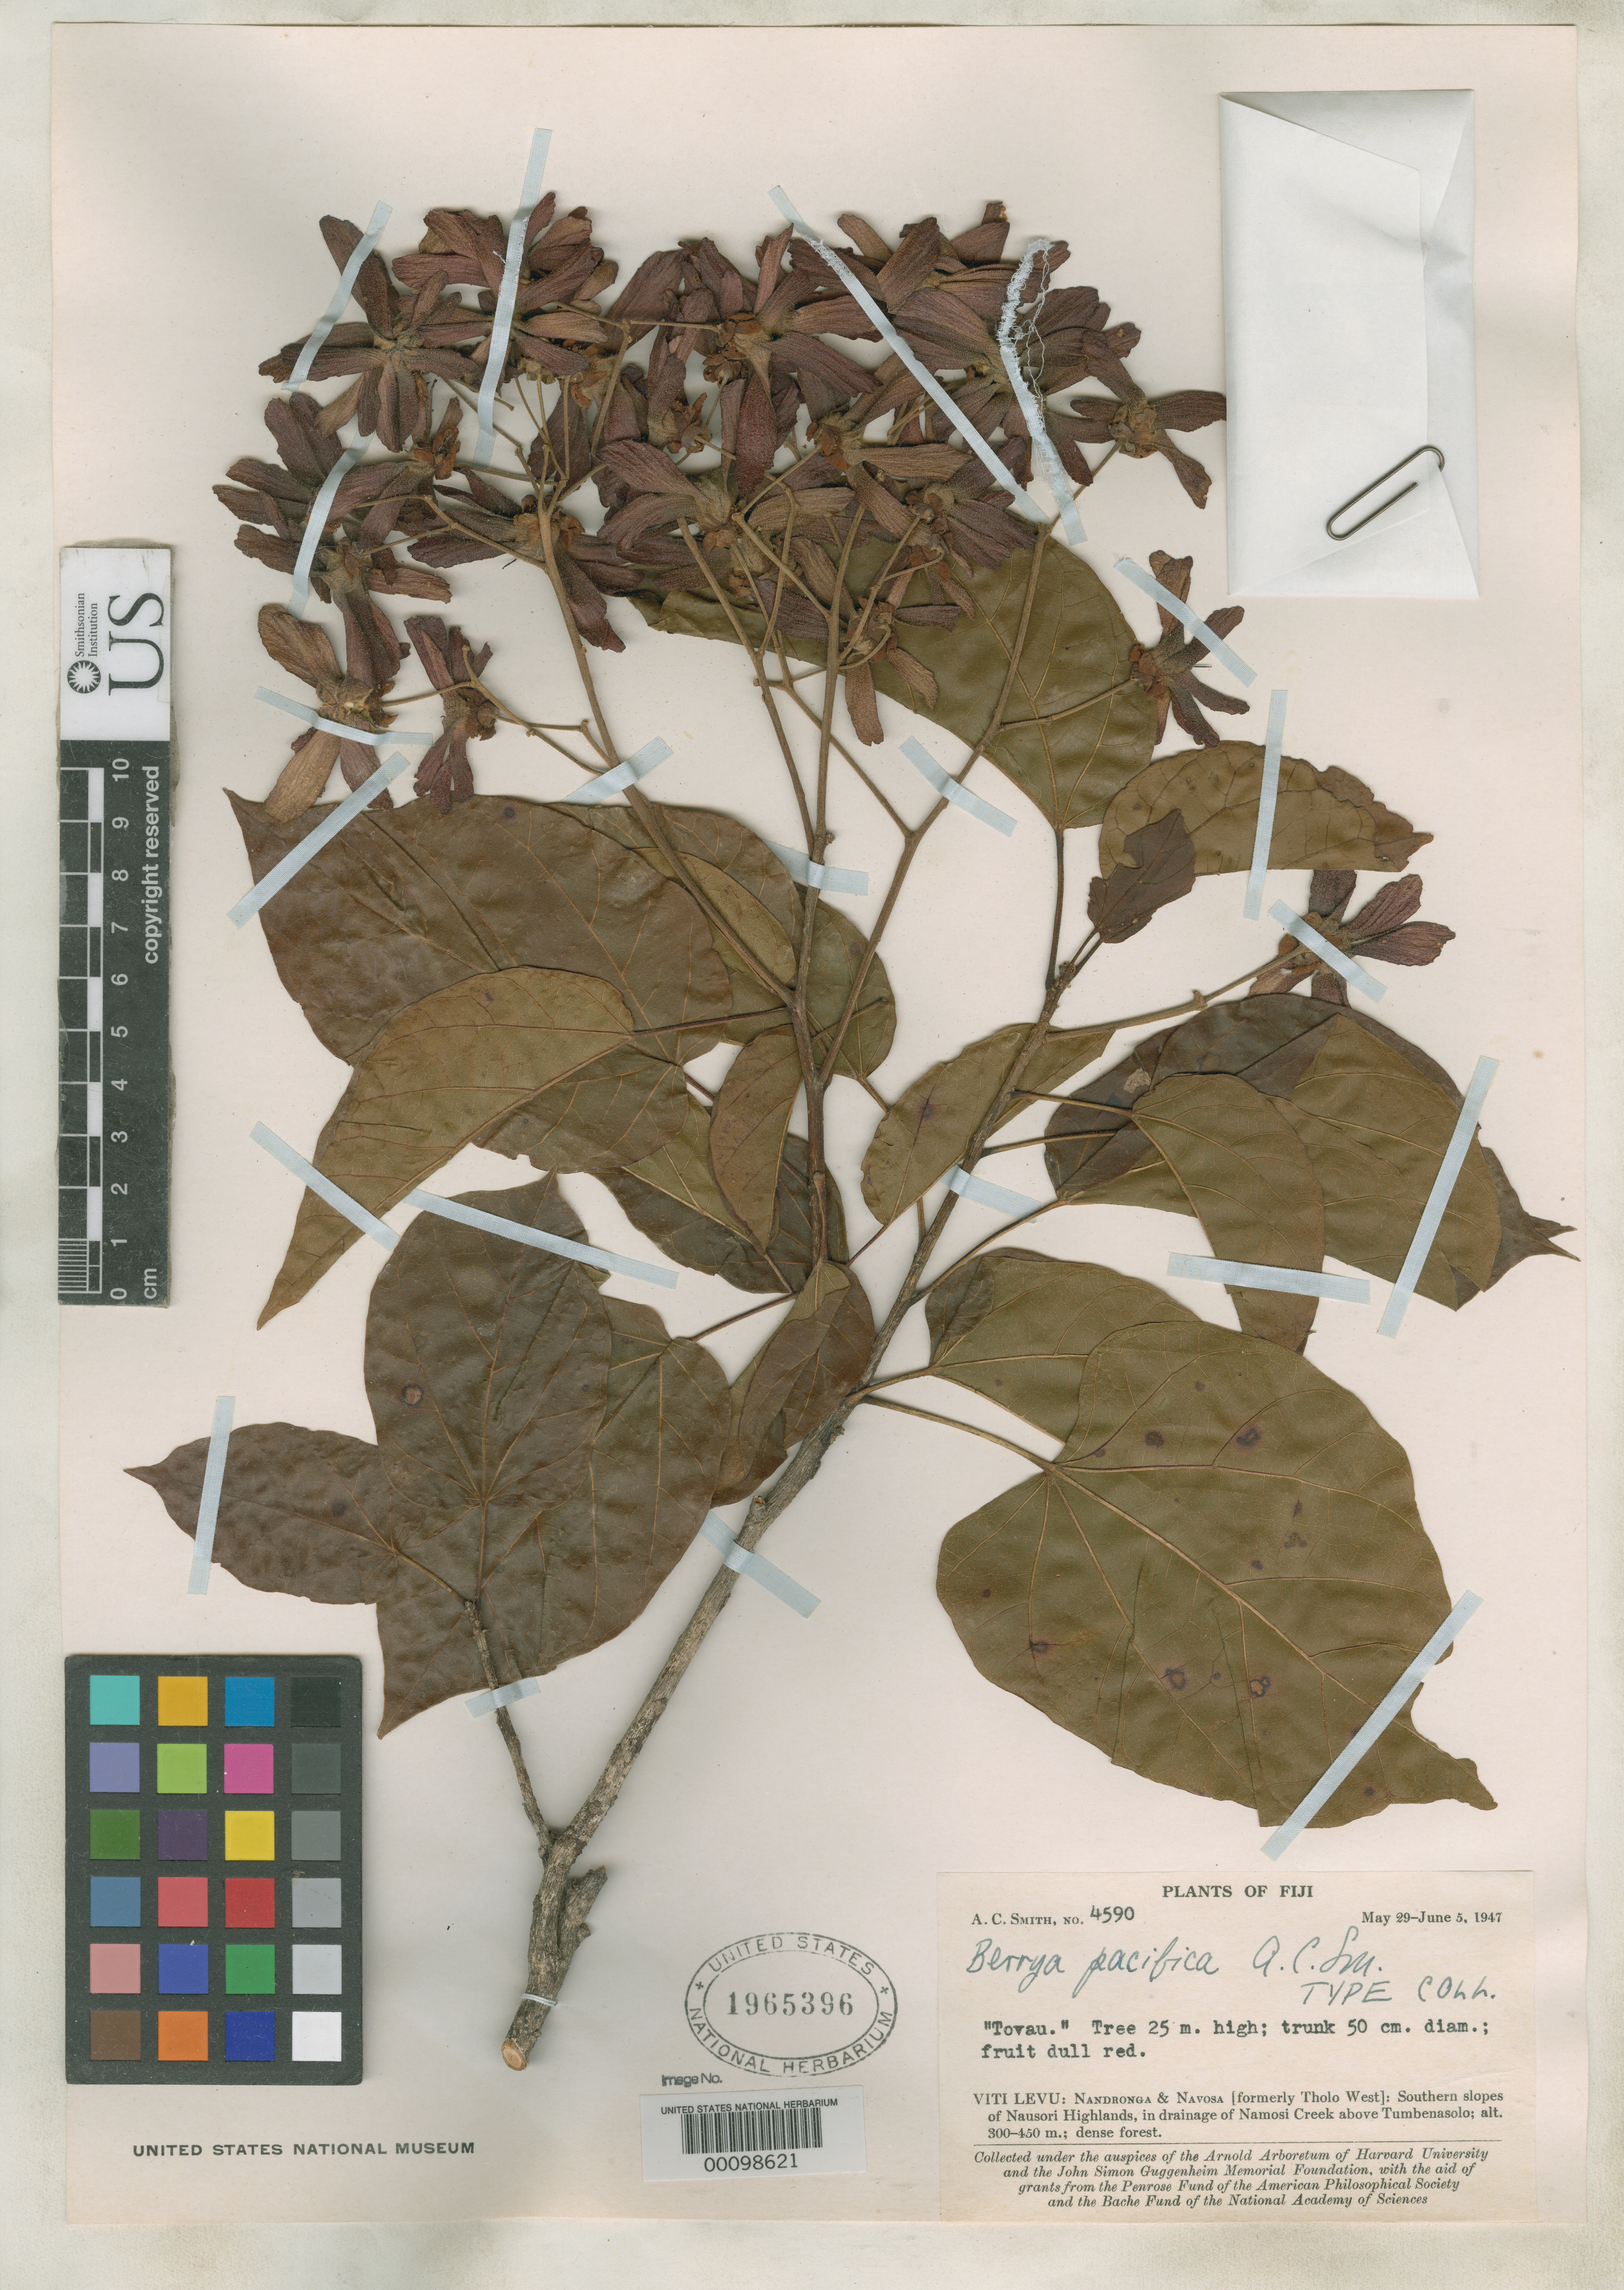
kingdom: Plantae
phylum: Tracheophyta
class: Magnoliopsida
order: Malvales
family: Malvaceae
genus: Berrya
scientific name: Berrya pacifica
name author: A.C. Sm.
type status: Isotype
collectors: A. C. Smith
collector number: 4590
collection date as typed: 29 May 1947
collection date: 1947-05-29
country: Fiji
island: Viti Levu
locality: Nandronga and Navosa, S slopes of Nausori highlands, Namosi creek above Tumbenasolo. [Viti Levu Group]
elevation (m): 300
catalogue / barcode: US 1965396